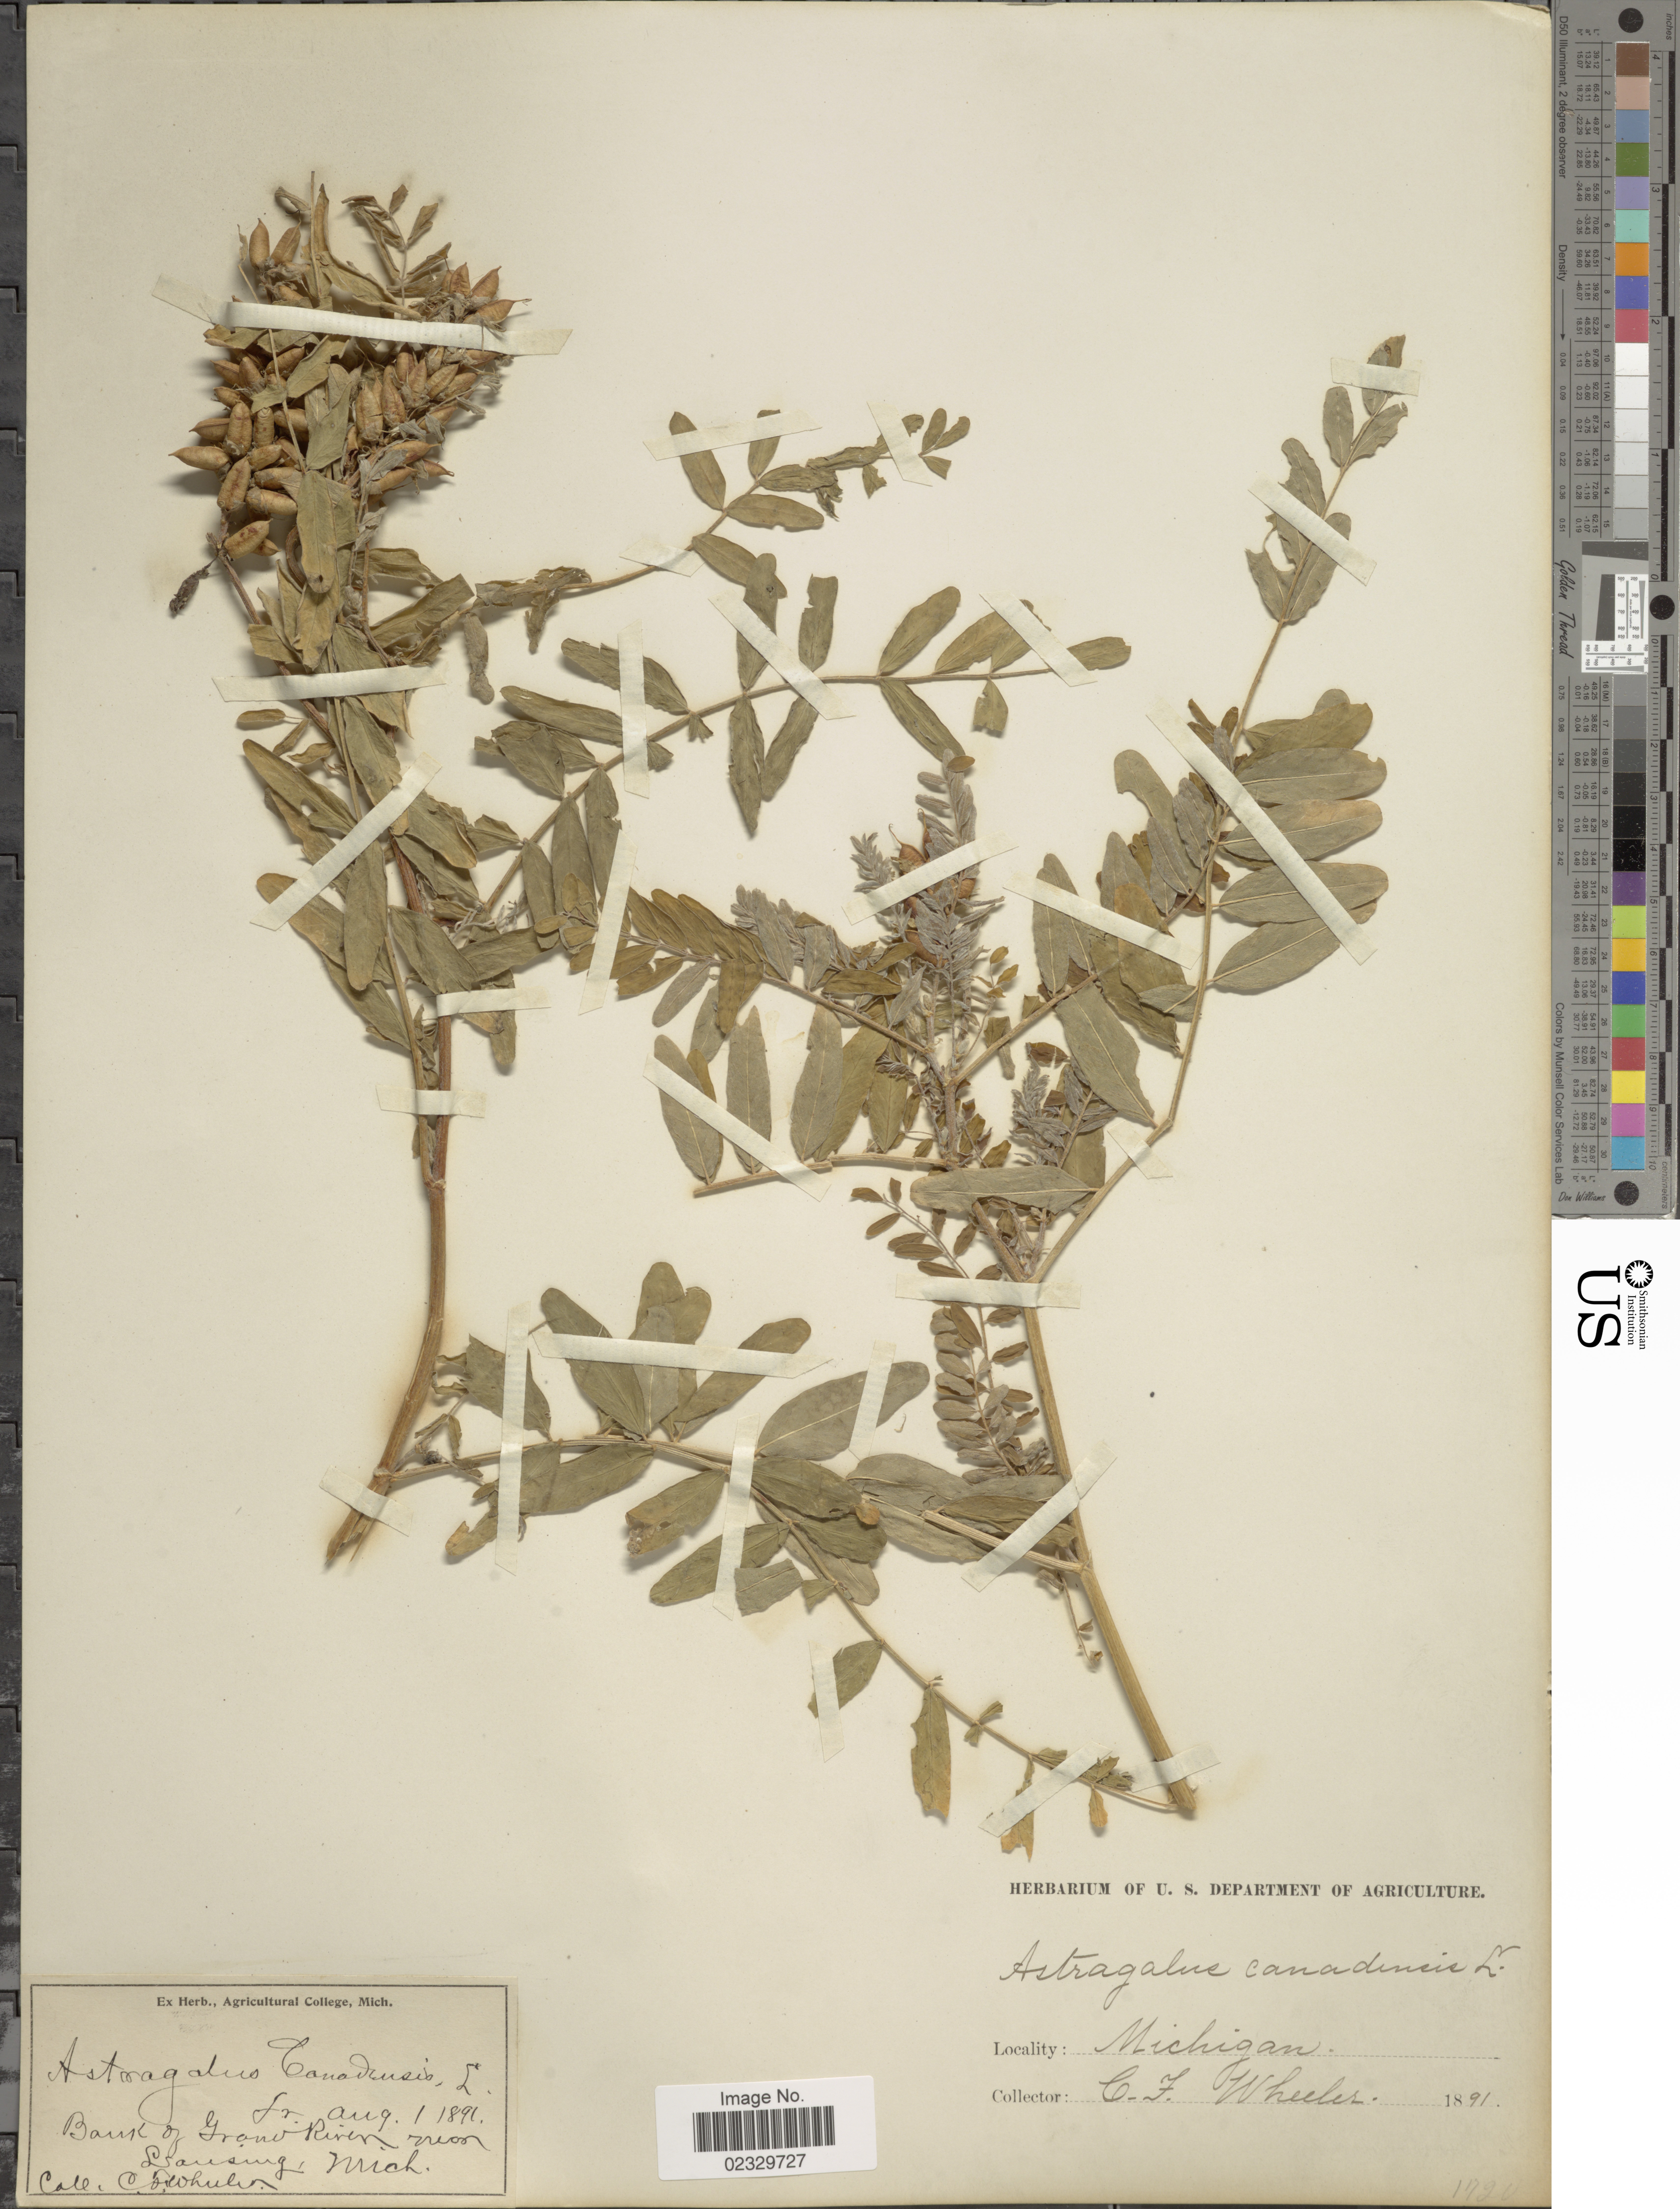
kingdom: Plantae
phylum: Tracheophyta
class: Magnoliopsida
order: Fabales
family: Fabaceae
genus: Astragalus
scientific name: Astragalus canadensis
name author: L.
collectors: C. Wheeler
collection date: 1891-08-01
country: United States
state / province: Michigan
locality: Base of Grand River, near Lansing Mich.